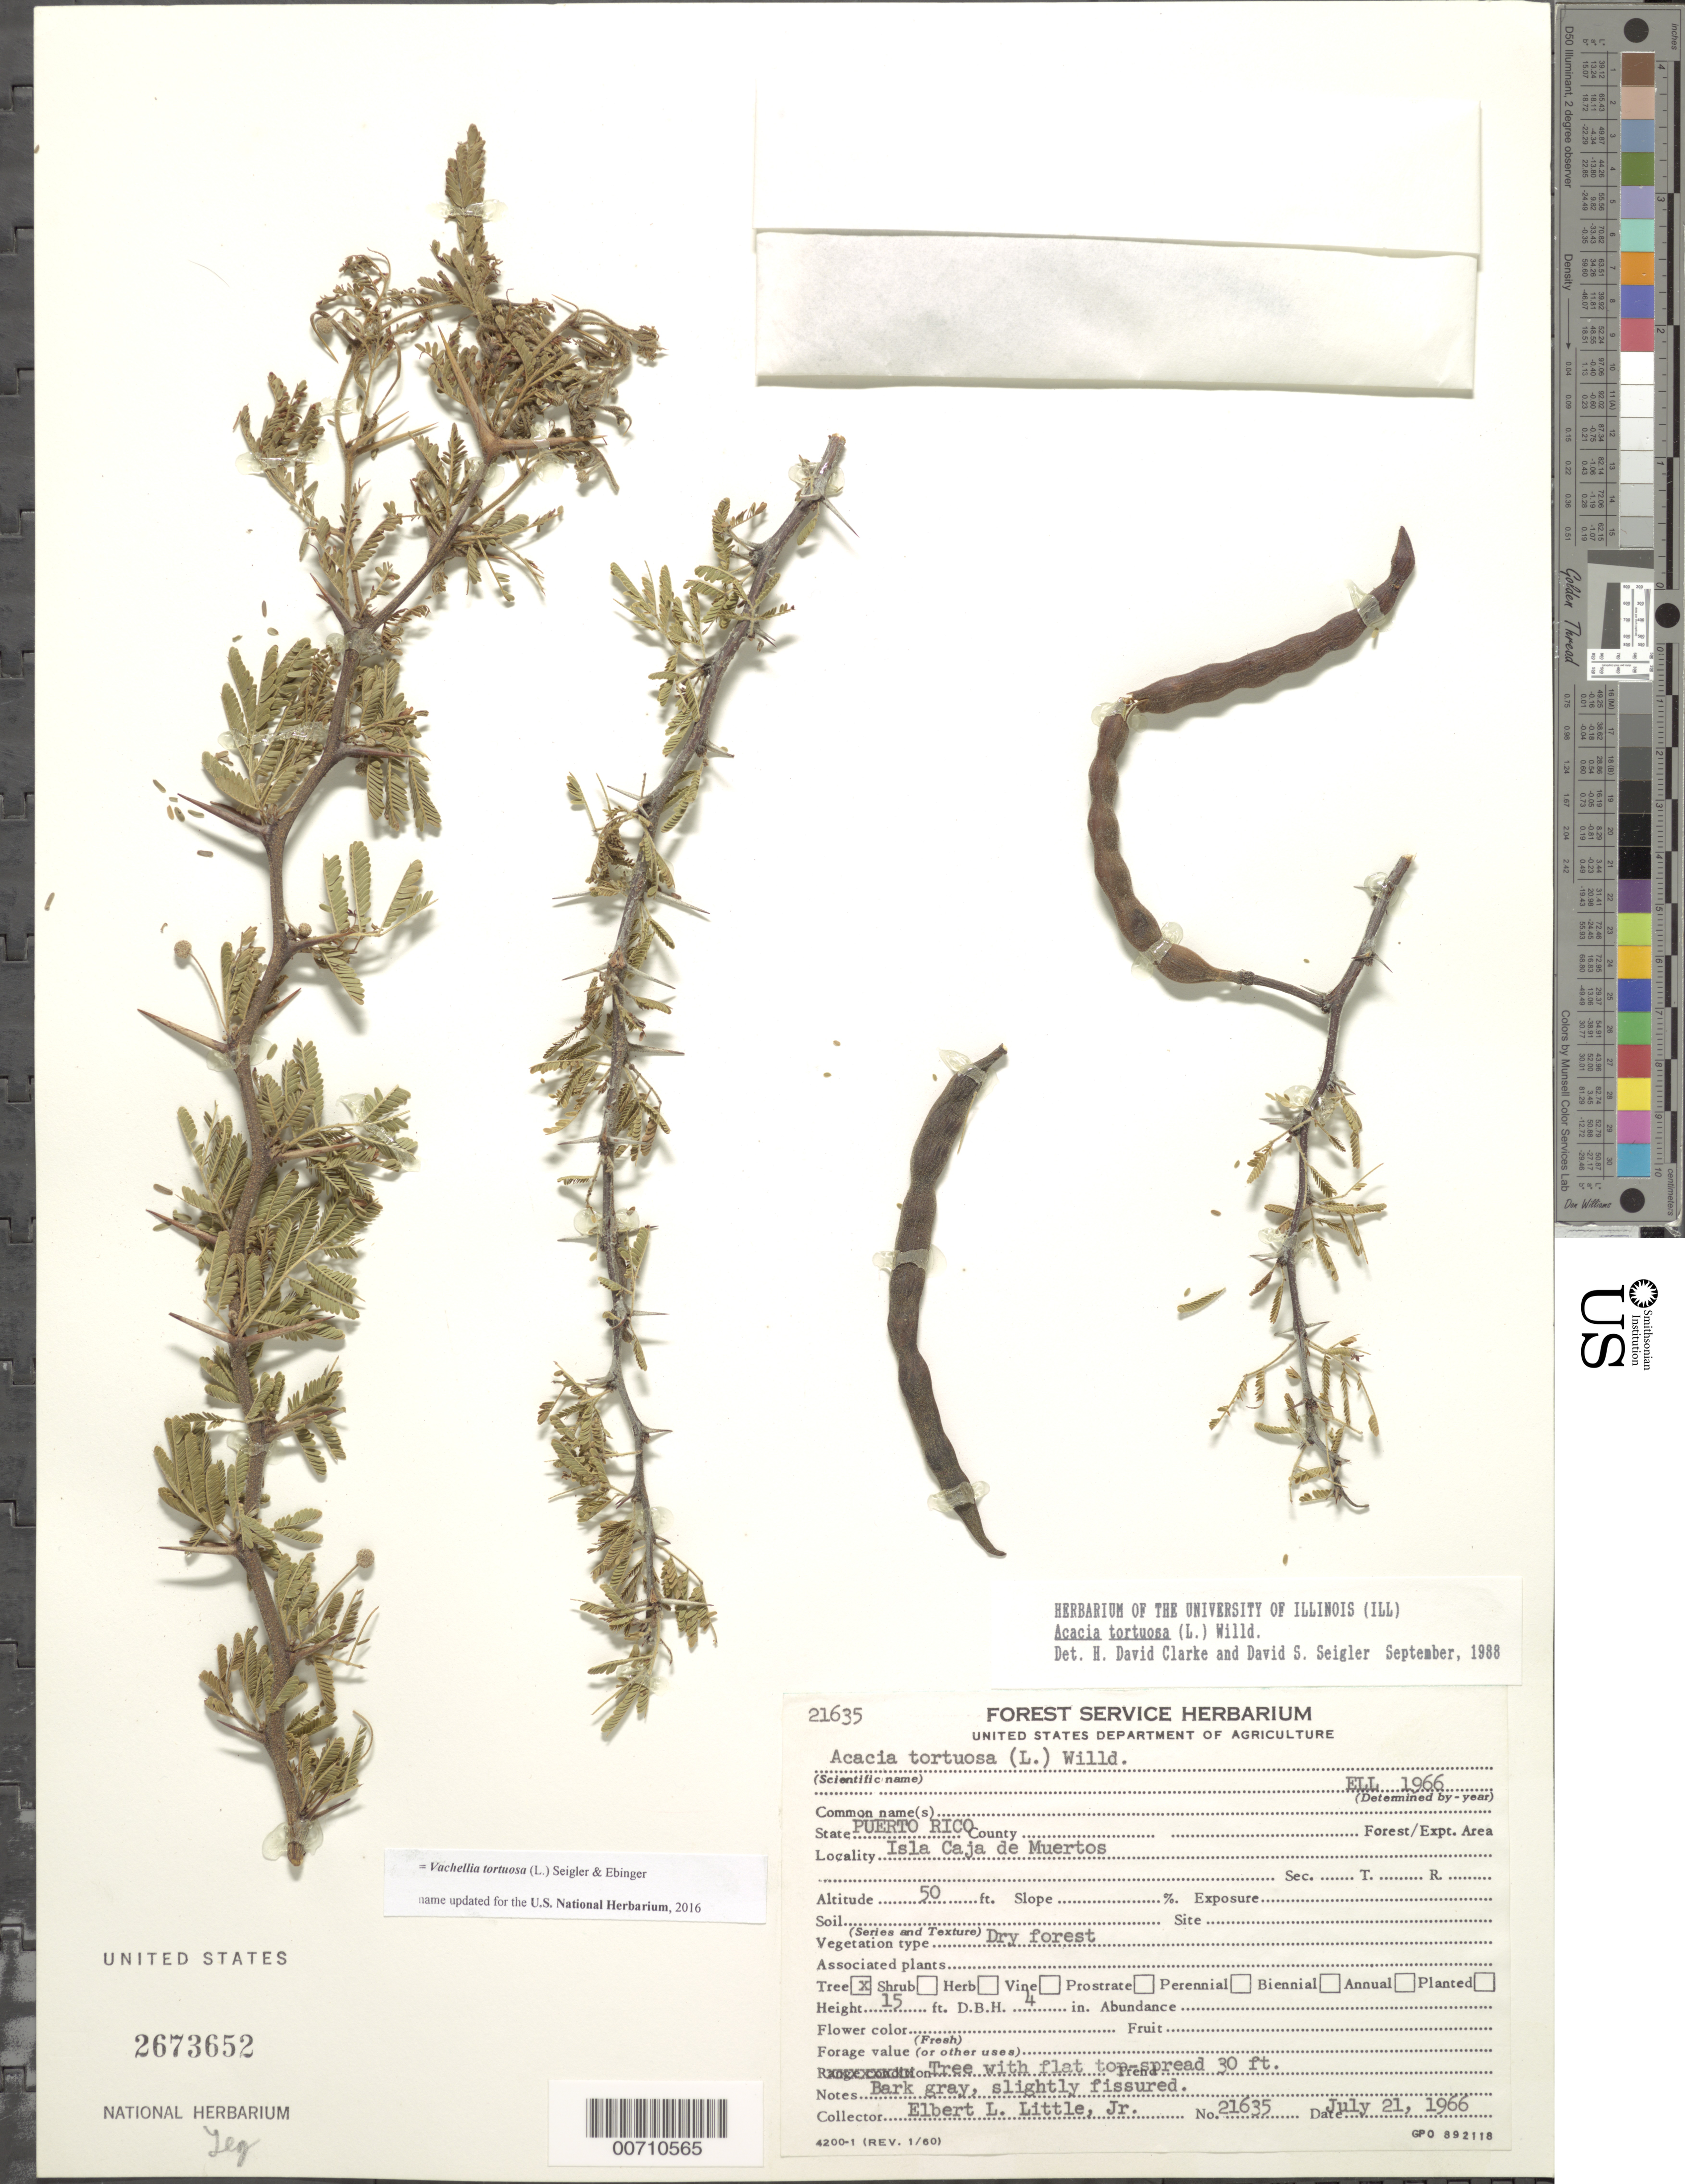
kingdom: Plantae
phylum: Tracheophyta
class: Magnoliopsida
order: Fabales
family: Fabaceae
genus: Vachellia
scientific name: Vachellia tortuosa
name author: (L.) Seigler & Ebinger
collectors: E. L. Little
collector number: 21635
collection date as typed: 21 Jul 1966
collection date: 1966-07-21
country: Puerto Rico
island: Greater Antilles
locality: Isla Caja de Muertos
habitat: Dry forest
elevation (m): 15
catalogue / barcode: US 2673652